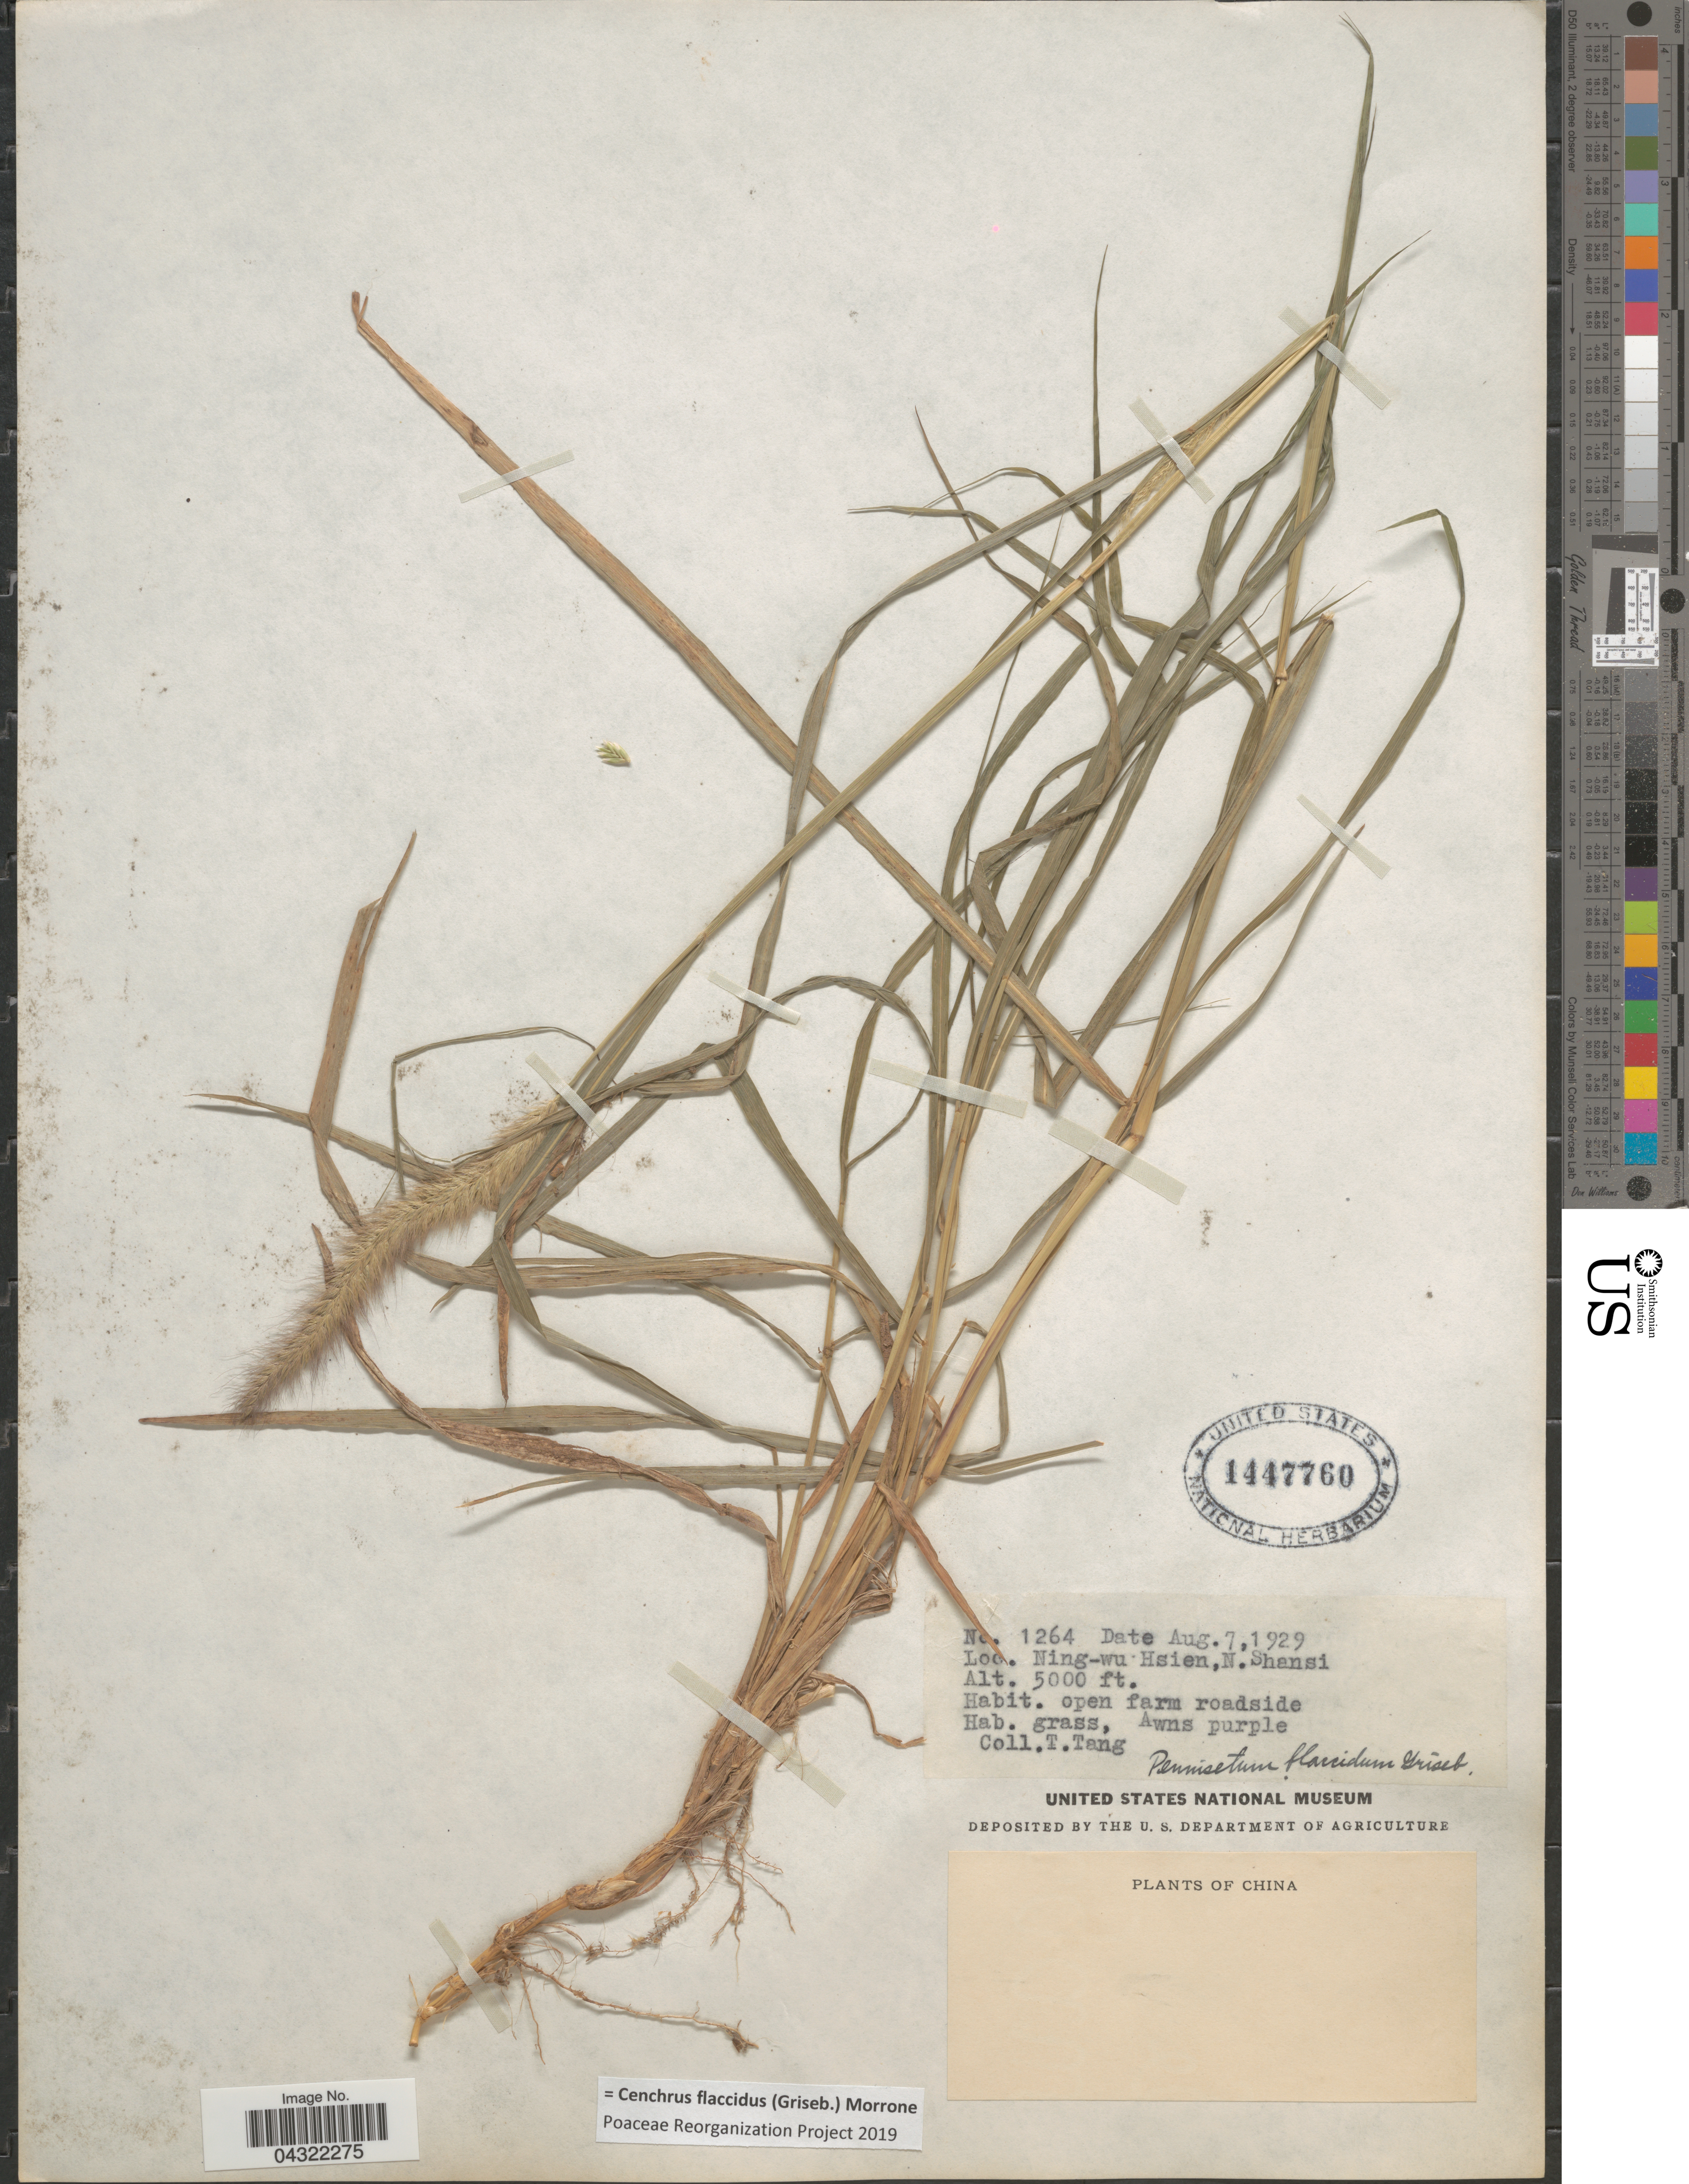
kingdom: Plantae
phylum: Tracheophyta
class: Liliopsida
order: Poales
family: Poaceae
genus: Cenchrus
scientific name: Cenchrus flaccidus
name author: (Griseb.) Morrone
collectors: T. Tang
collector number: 1264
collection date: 1929-08-07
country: China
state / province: Shanxi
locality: Ning-wu Hsien, N. Shansi.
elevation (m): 1524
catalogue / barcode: US 1447760